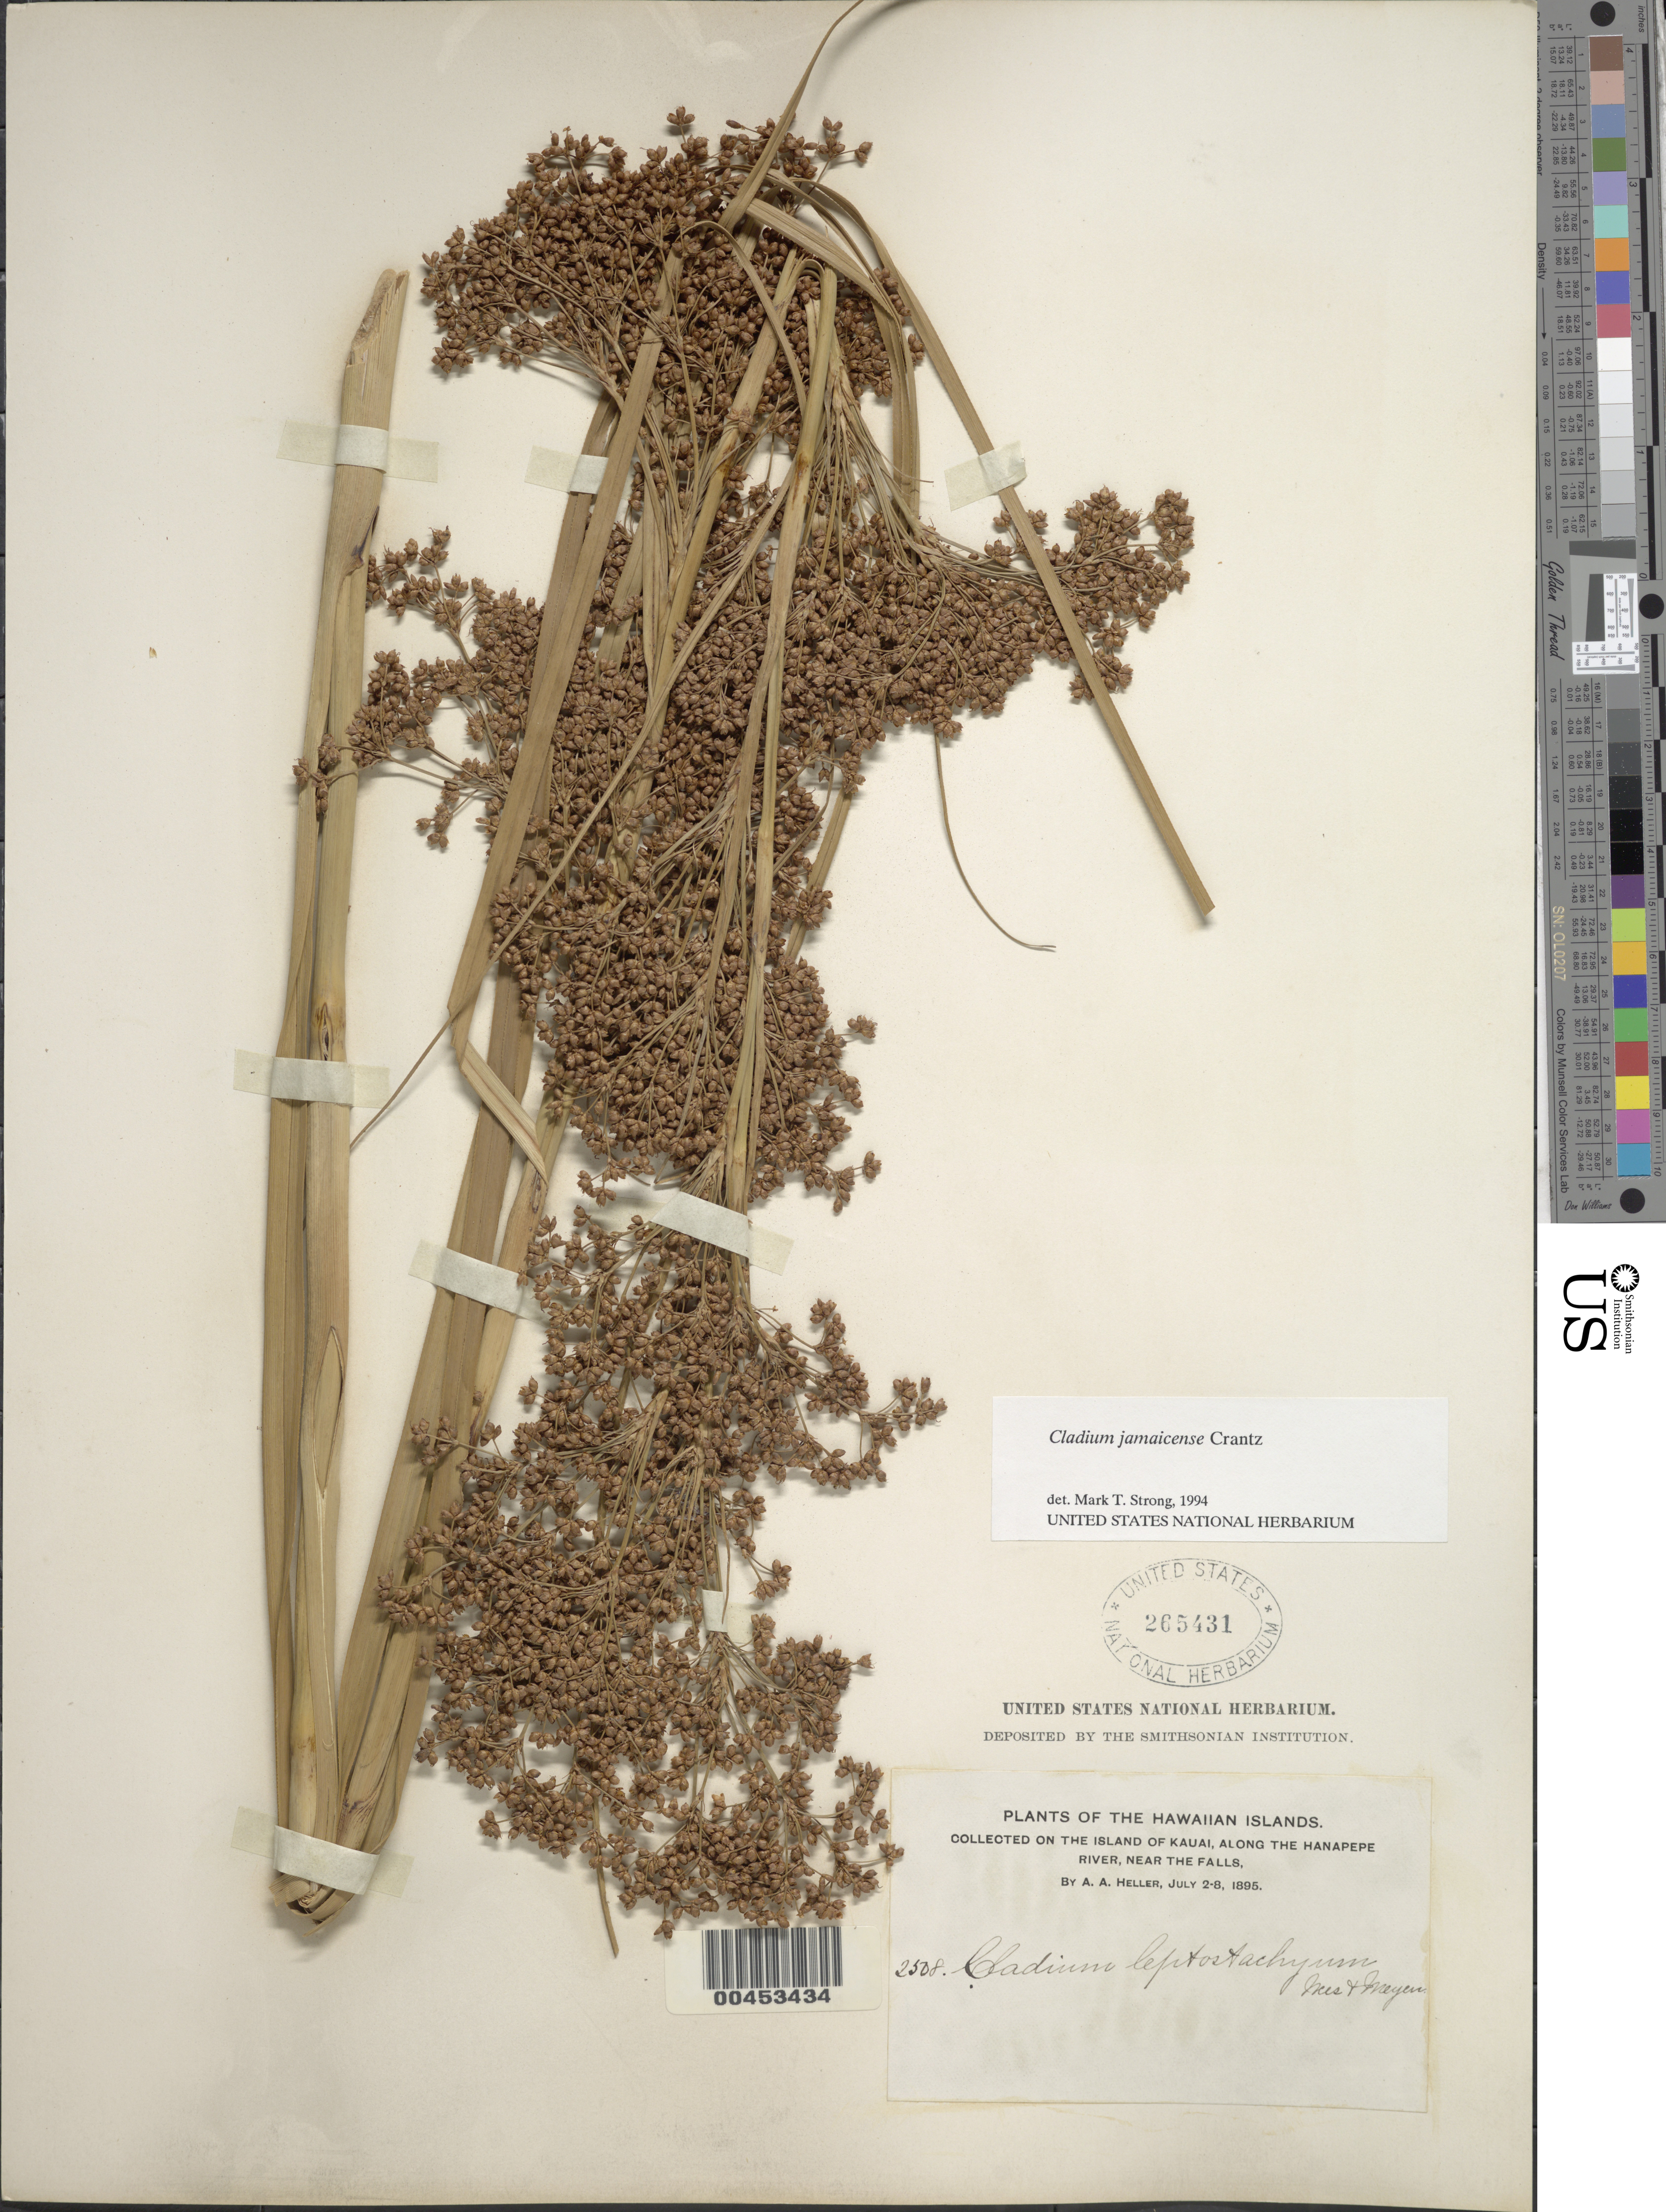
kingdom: Plantae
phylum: Tracheophyta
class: Liliopsida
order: Poales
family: Cyperaceae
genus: Cladium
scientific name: Cladium jamaicense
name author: Crantz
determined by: Strong, M. T., (US), Smithsonian Institution - National Museum of Natural History (UNITED STATES)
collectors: A. A. Heller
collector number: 2508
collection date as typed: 2 Jul 1895 to 8 Jul 1895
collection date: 1895-07-02/1895-07-08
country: United States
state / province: Hawaii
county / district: Kauai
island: Kaua'i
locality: Along the Hanapepe river, near the falls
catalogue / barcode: US 265431